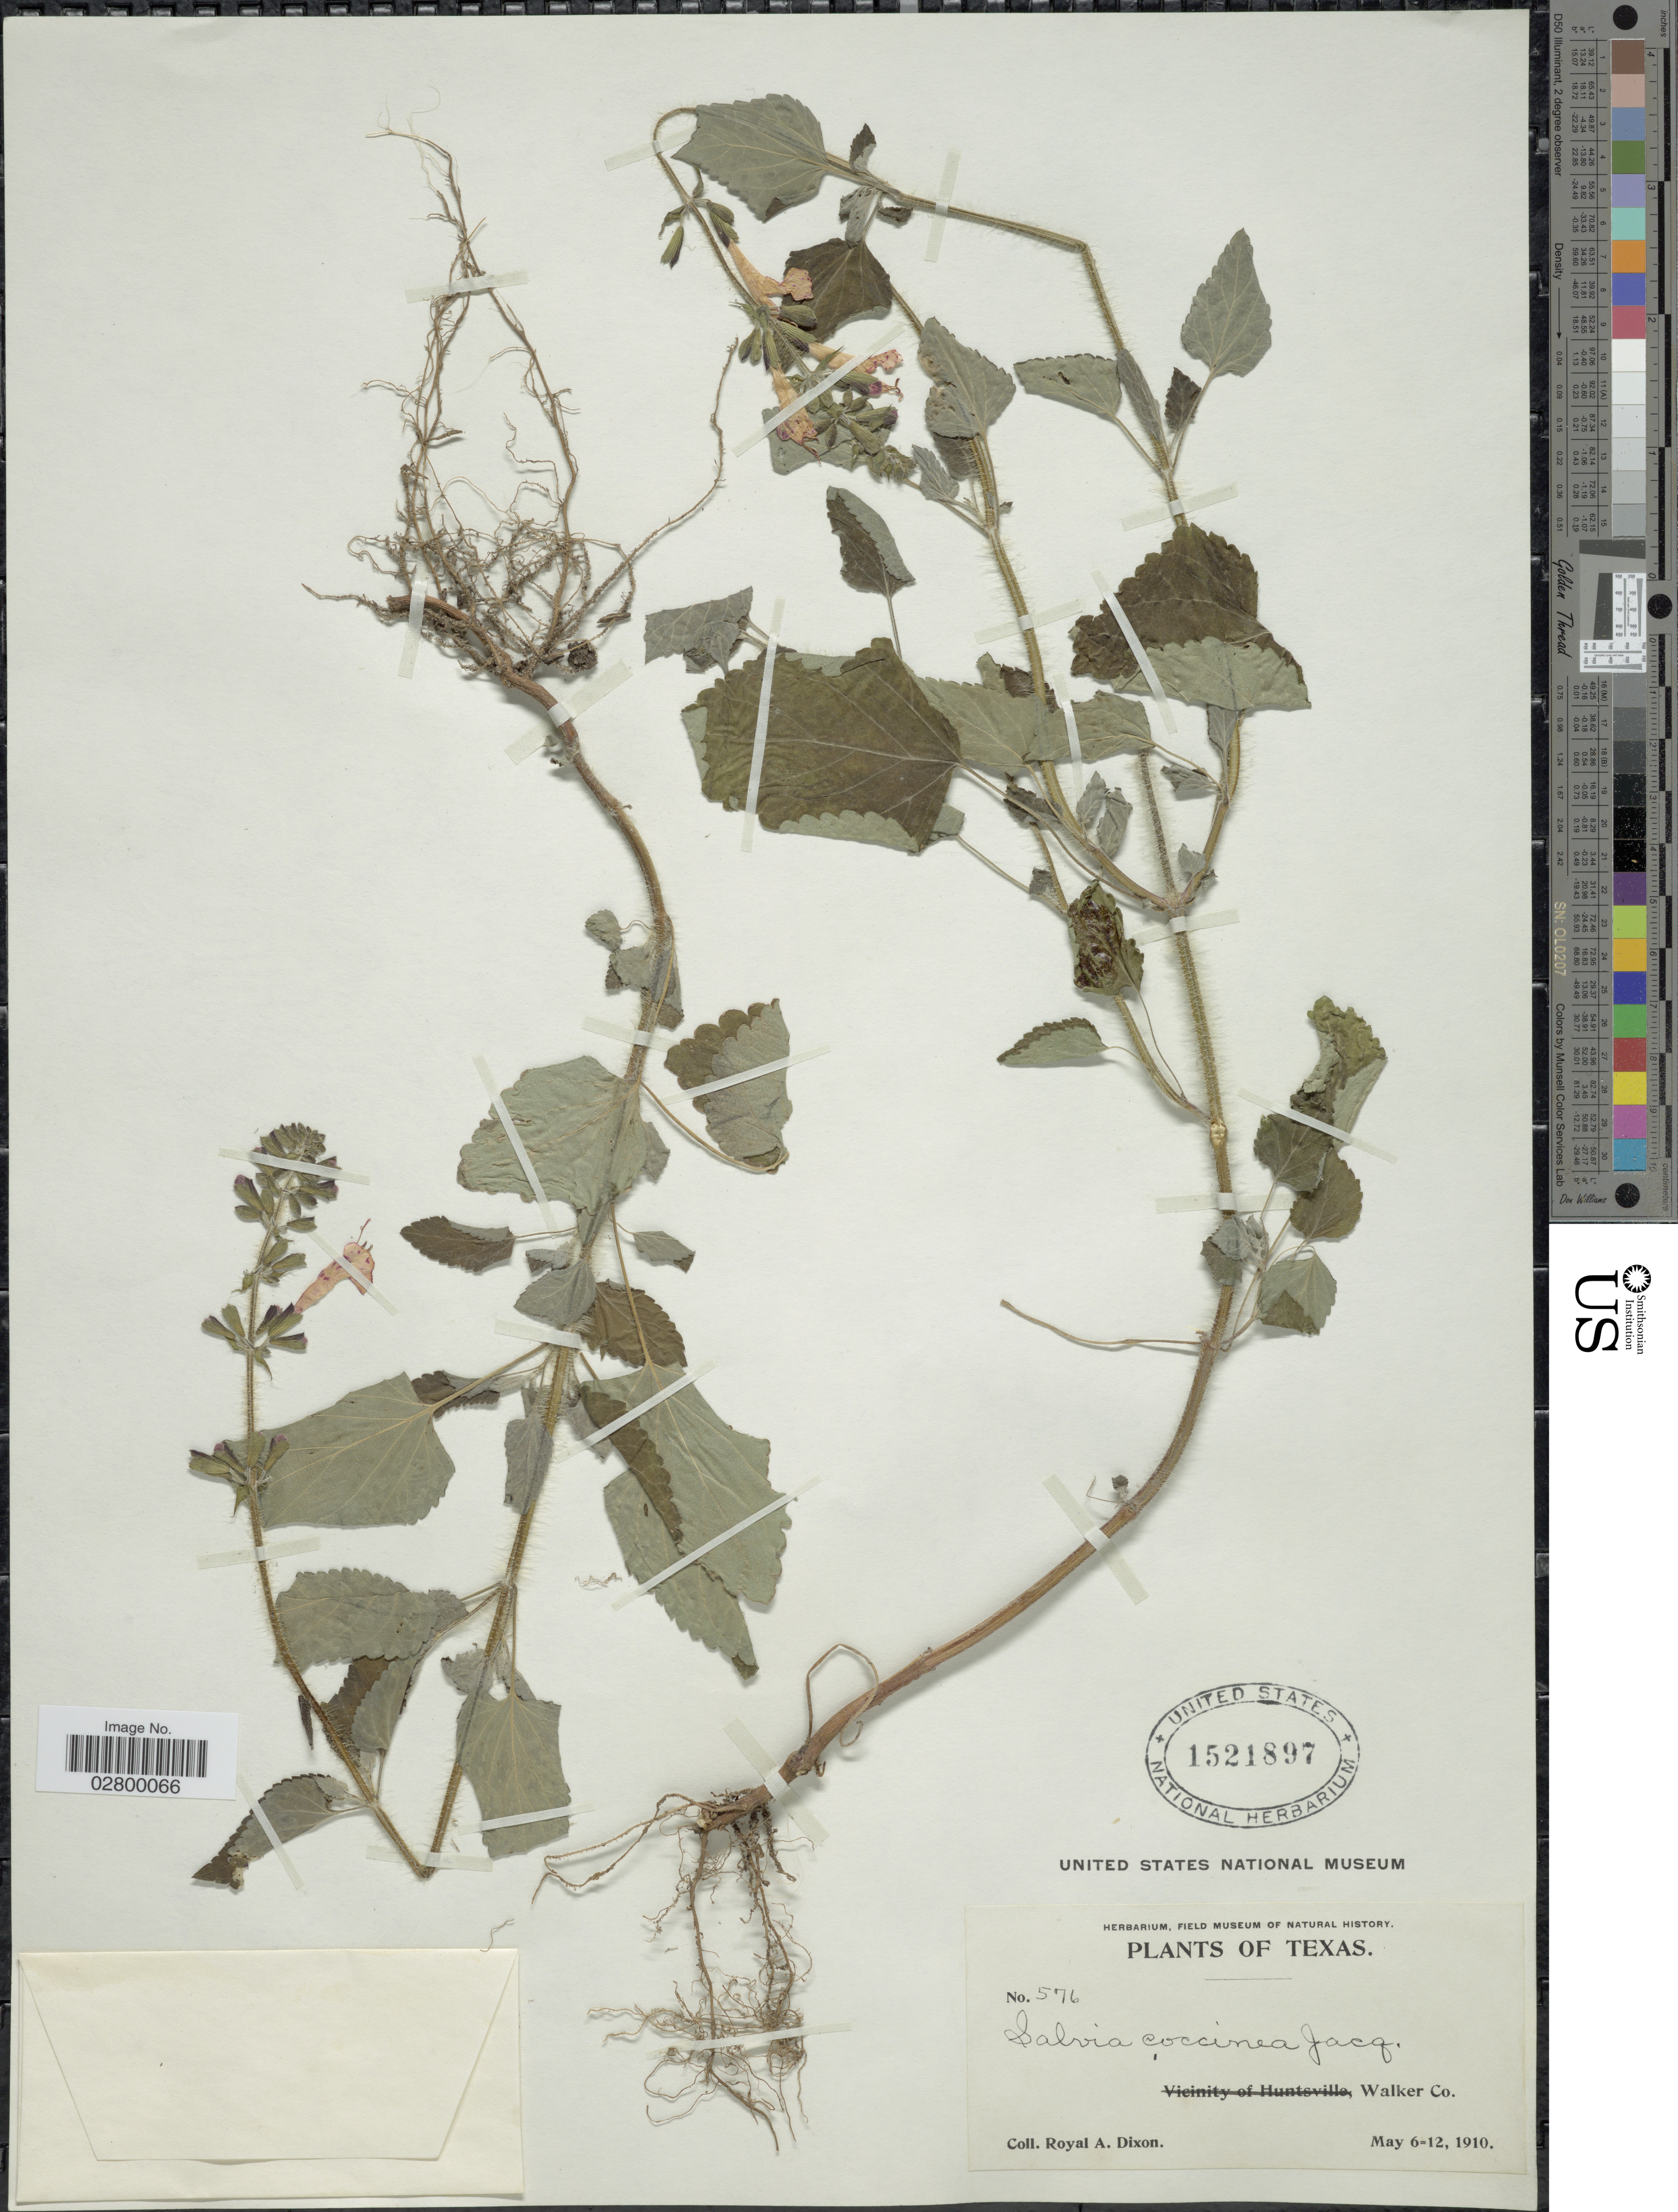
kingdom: Plantae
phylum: Tracheophyta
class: Magnoliopsida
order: Lamiales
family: Lamiaceae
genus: Salvia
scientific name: Salvia roemeriana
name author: Scheele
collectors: R. A. Dixon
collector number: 576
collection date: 1910-05-06/1910-05-12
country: United States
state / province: Texas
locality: Walker Co.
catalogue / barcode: US 1521897